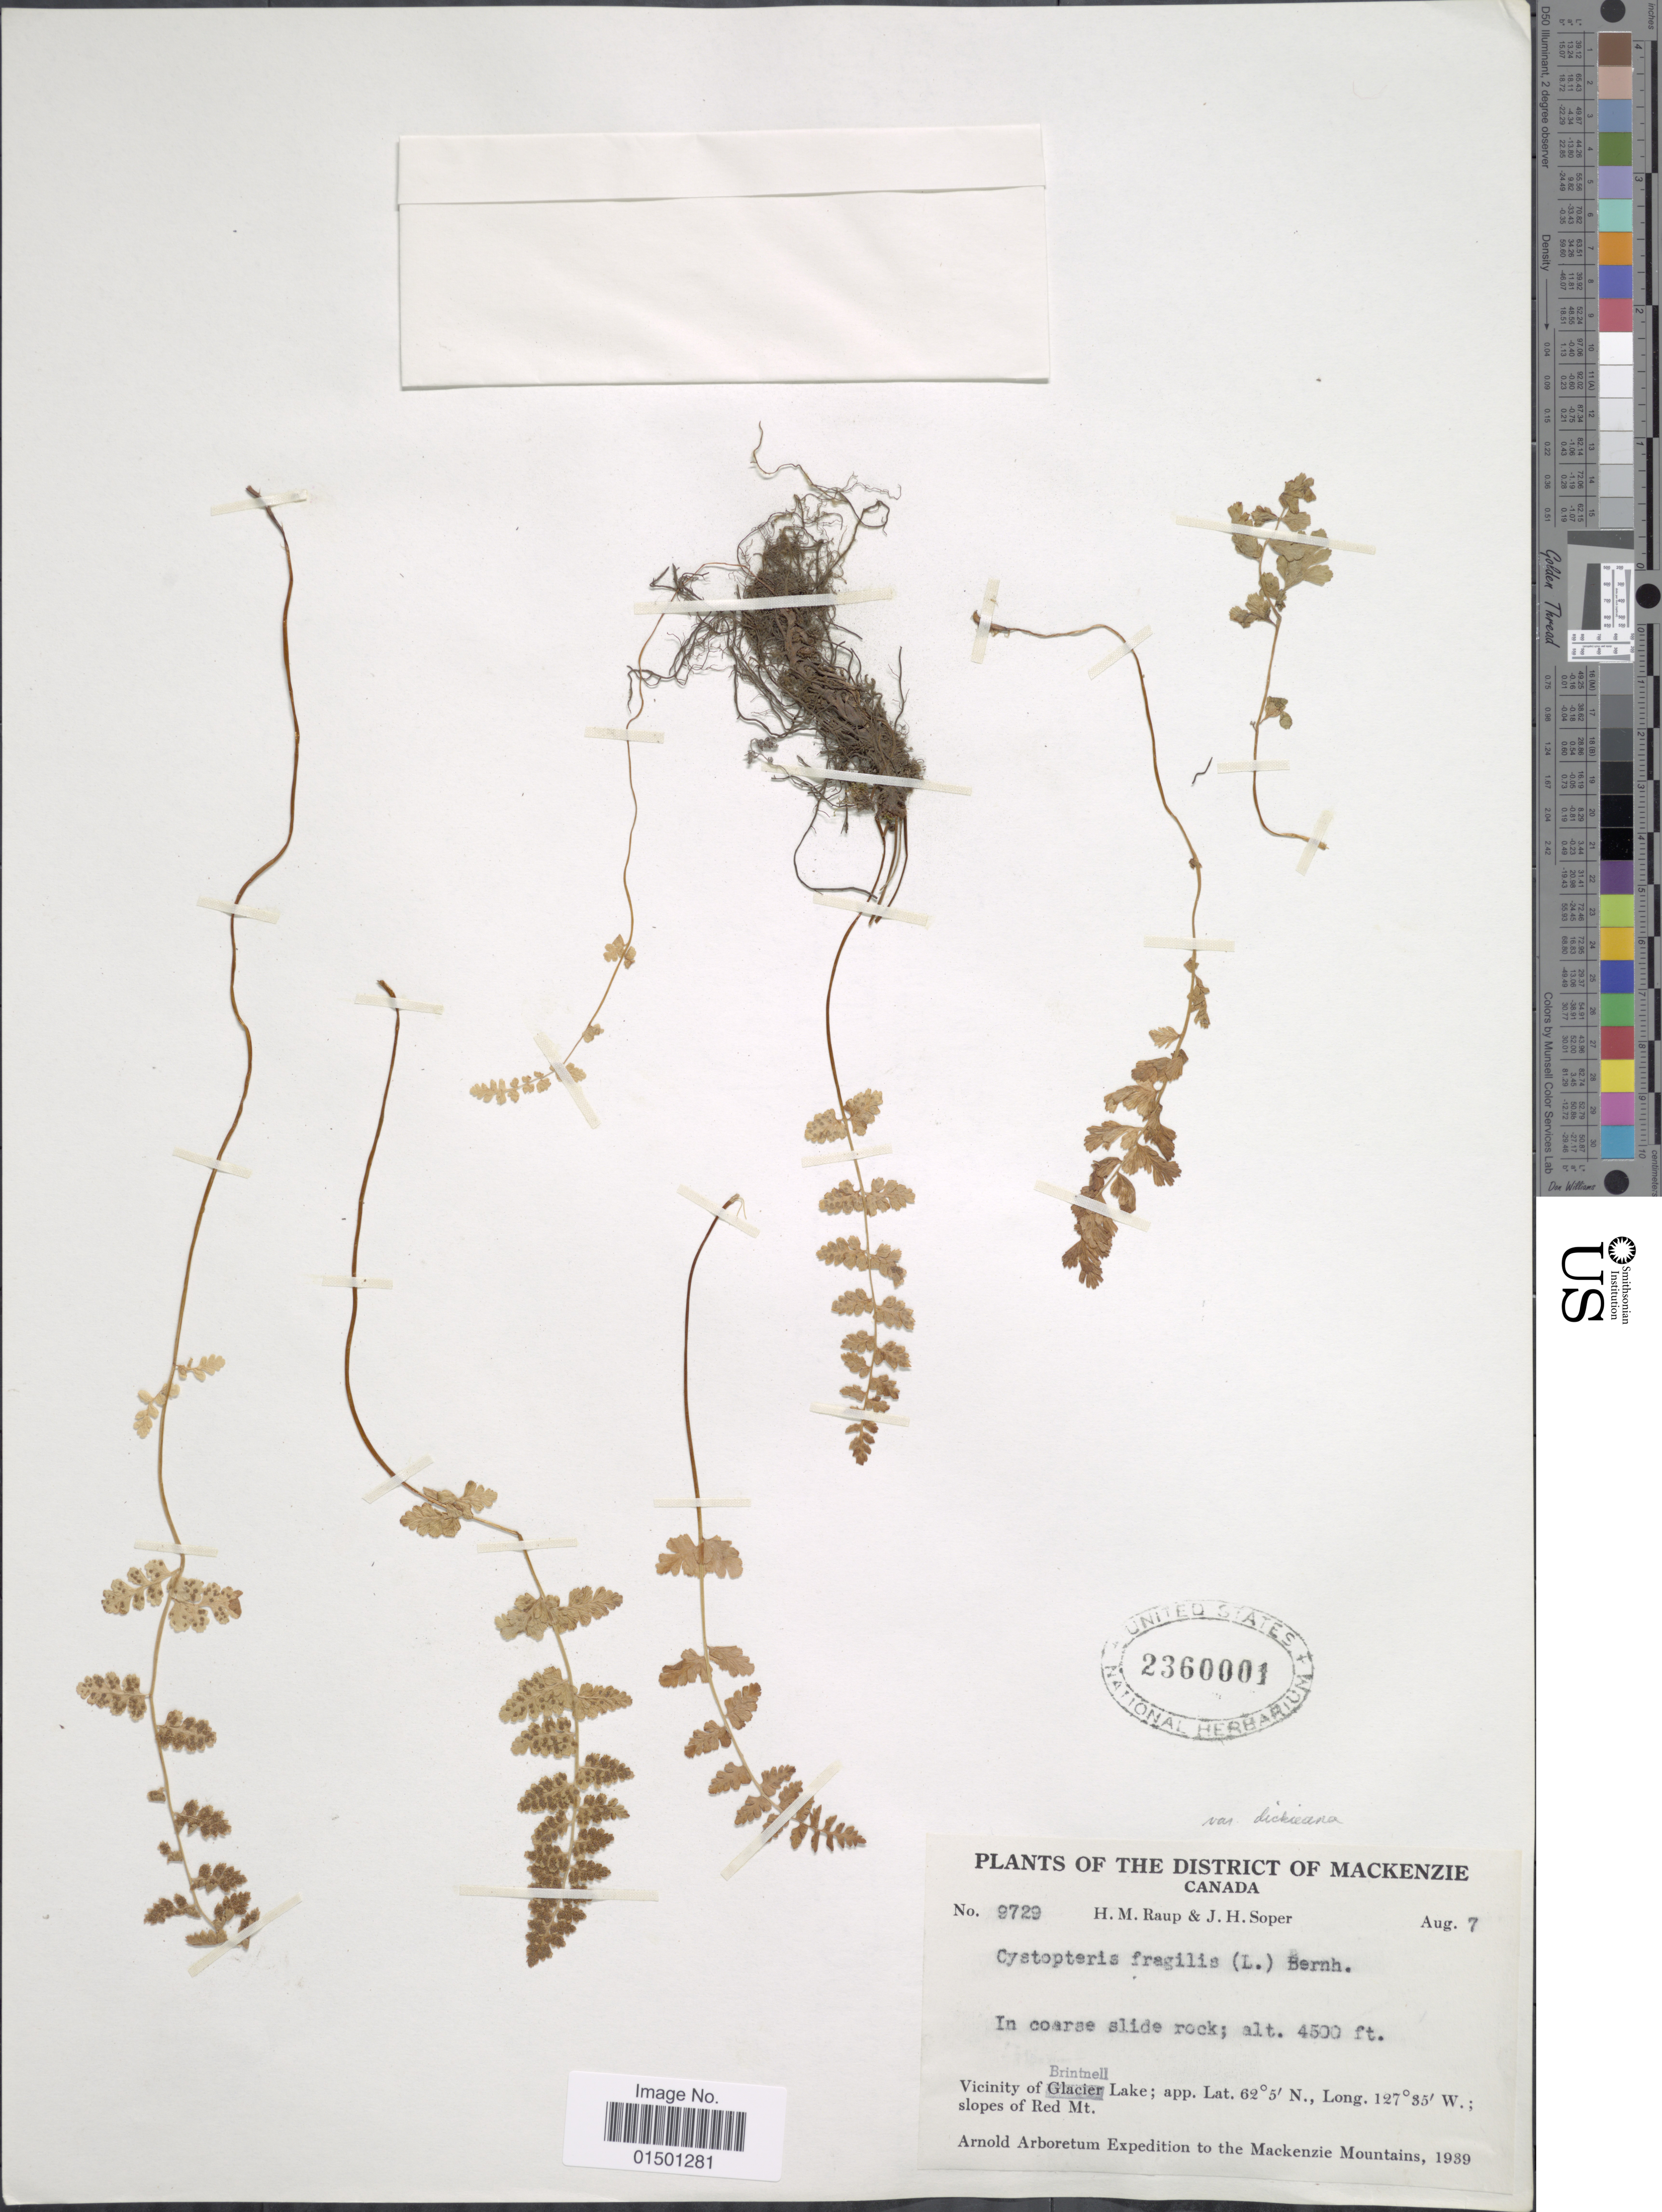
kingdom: Plantae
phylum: Tracheophyta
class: Polypodiopsida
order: Polypodiales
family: Cystopteridaceae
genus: Cystopteris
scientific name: Cystopteris fragilis var. dickieana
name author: B. Boivin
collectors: H. Raup & J. H. Soper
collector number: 9729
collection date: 1989-08-07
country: Canada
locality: District of Mackenzie, Vicinity of Brintnell Lake, slopes of Red Mt.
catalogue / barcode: US 2360001